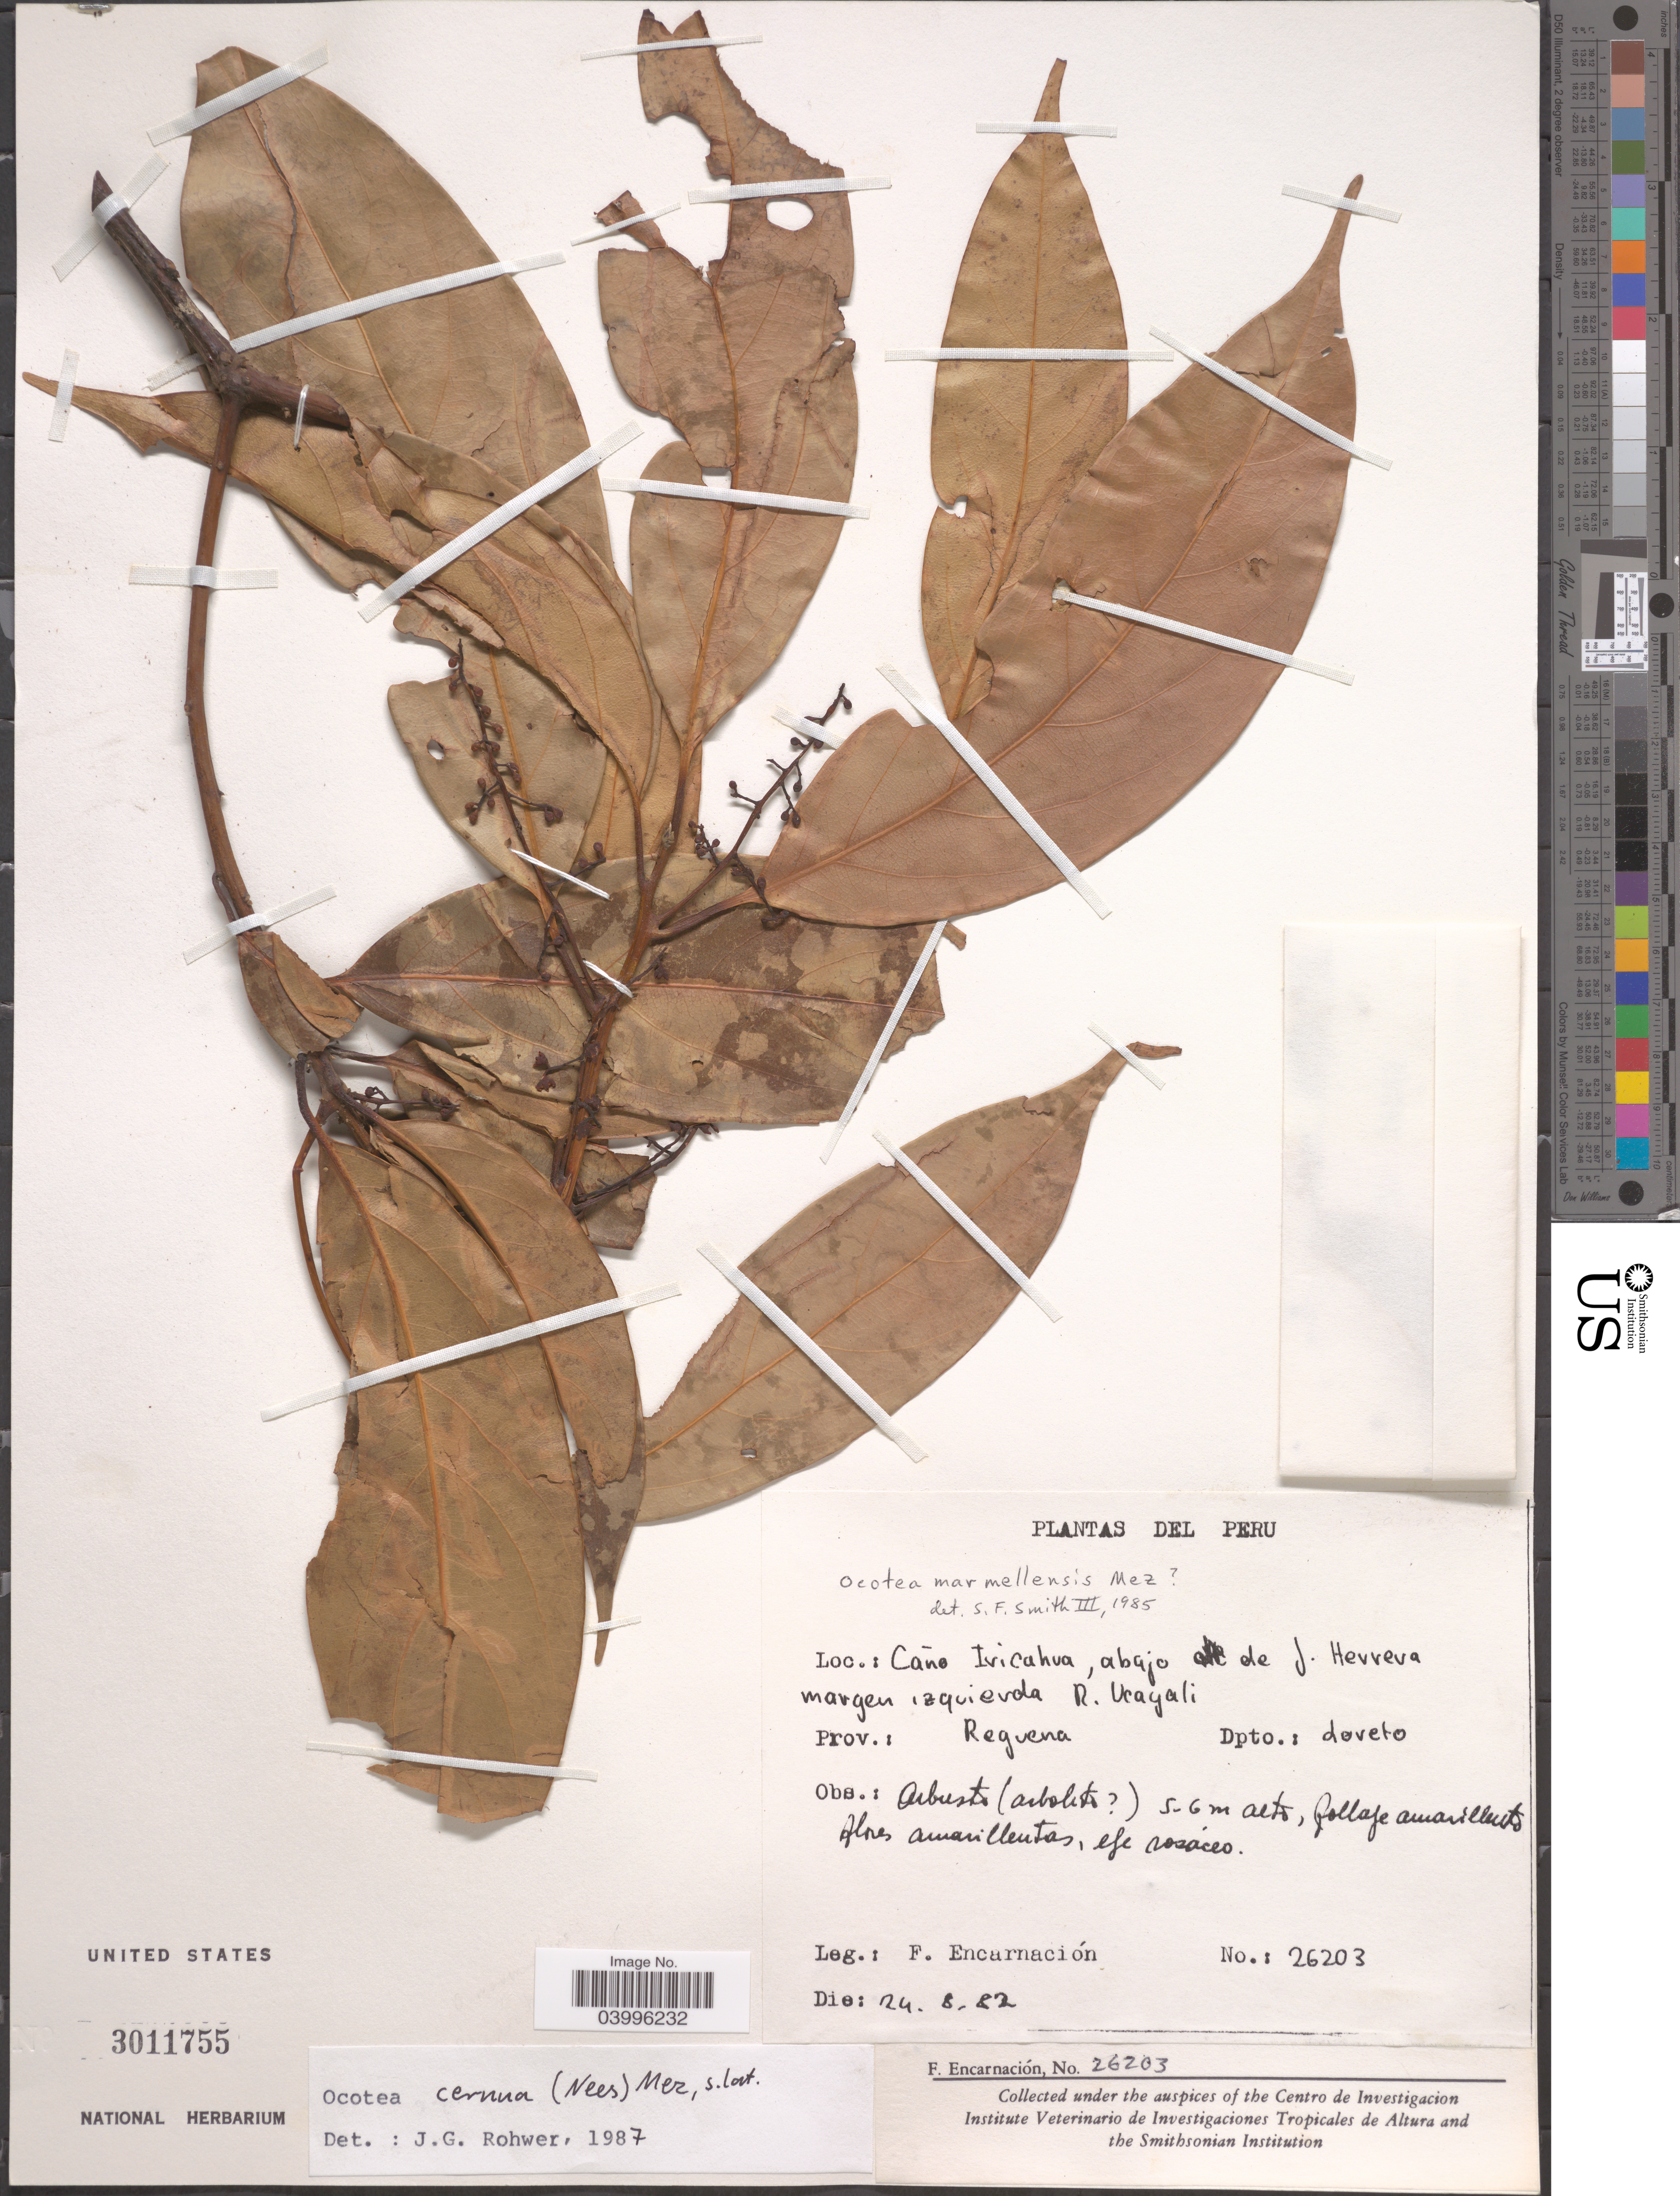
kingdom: Plantae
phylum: Tracheophyta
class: Magnoliopsida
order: Laurales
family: Lauraceae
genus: Ocotea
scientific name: Ocotea cernua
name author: (Nees) Mez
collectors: F. Encarnación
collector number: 26203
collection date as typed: Transcribed d/m/y: 24/8/82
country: Peru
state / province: Loreto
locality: Caño Ivicahua, abajo de J. Herrera margen izquierda R. Ucayali. Prov.: Reguena. Dpto.: Loreto.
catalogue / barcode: US 3011755